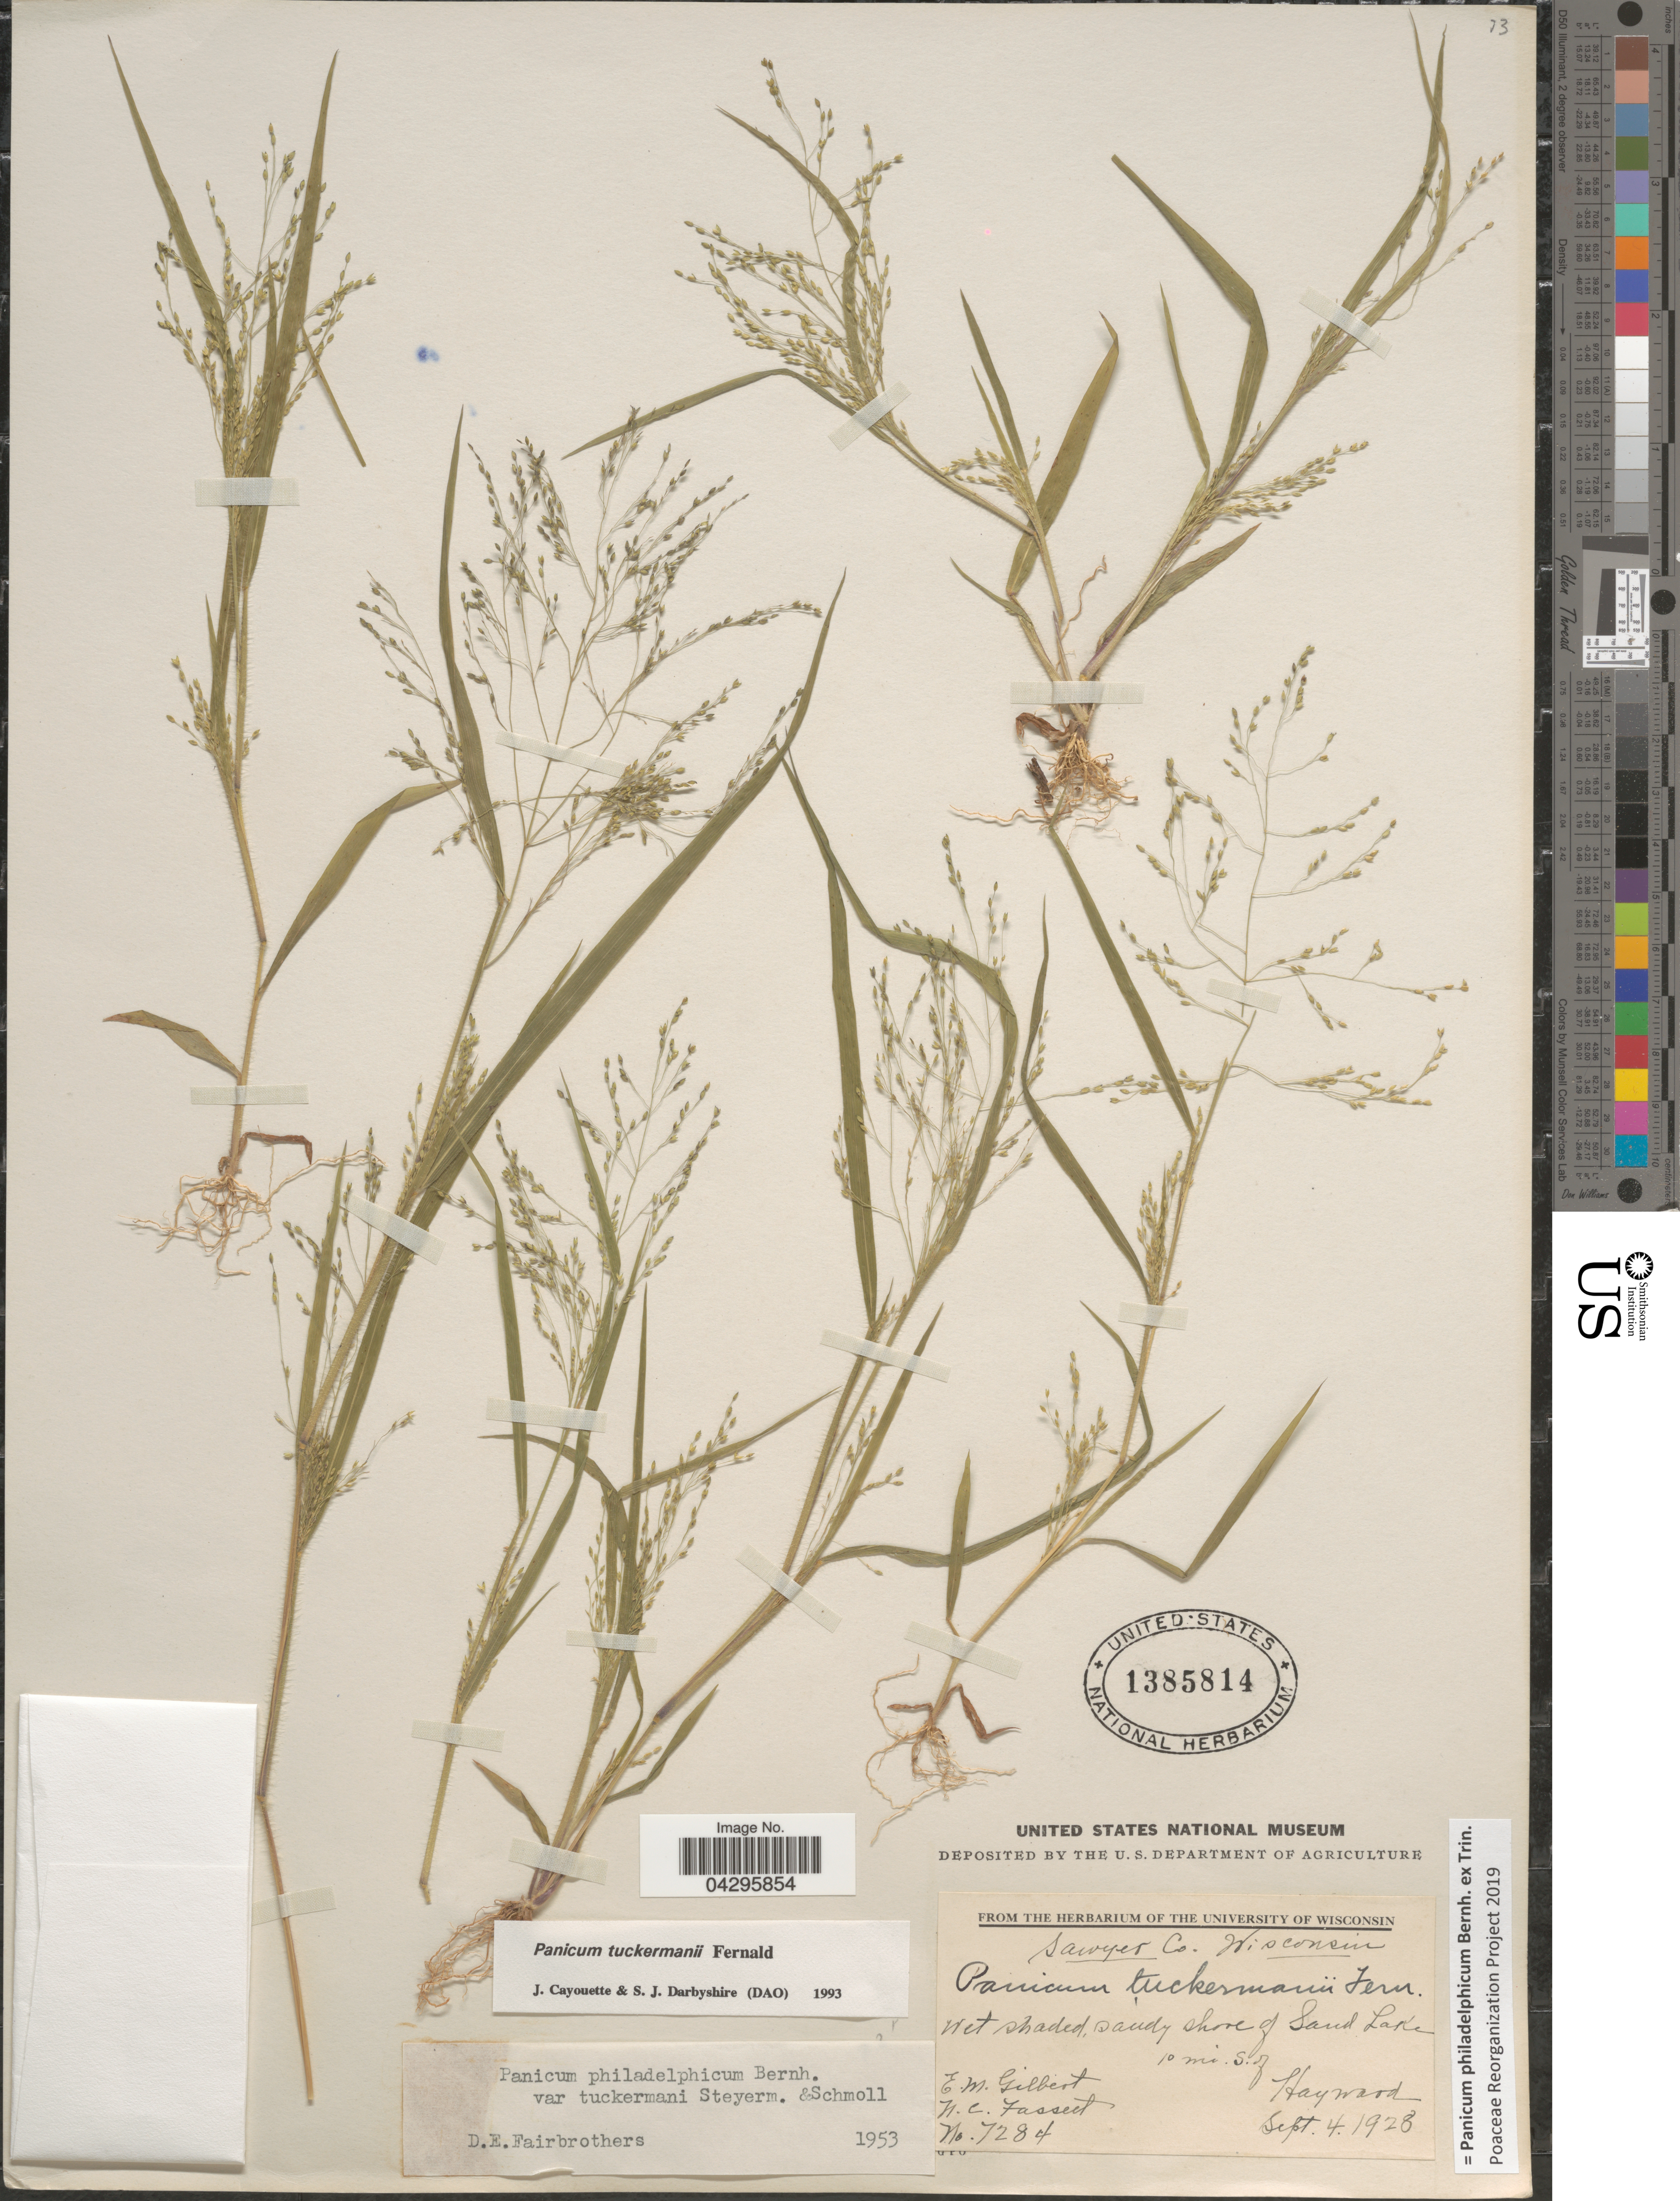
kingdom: Plantae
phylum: Tracheophyta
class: Liliopsida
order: Poales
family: Poaceae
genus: Panicum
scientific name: Panicum philadelphicum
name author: Bernh. ex Trin.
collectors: E. Gilbert & N. C. Fassett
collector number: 7284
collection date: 1928-09-04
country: United States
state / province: Wisconsin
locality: Sawyer Co. Wet shaded, sandy shore of Sand Lake 10 mi. S. of Hayward.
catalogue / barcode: US 1385814